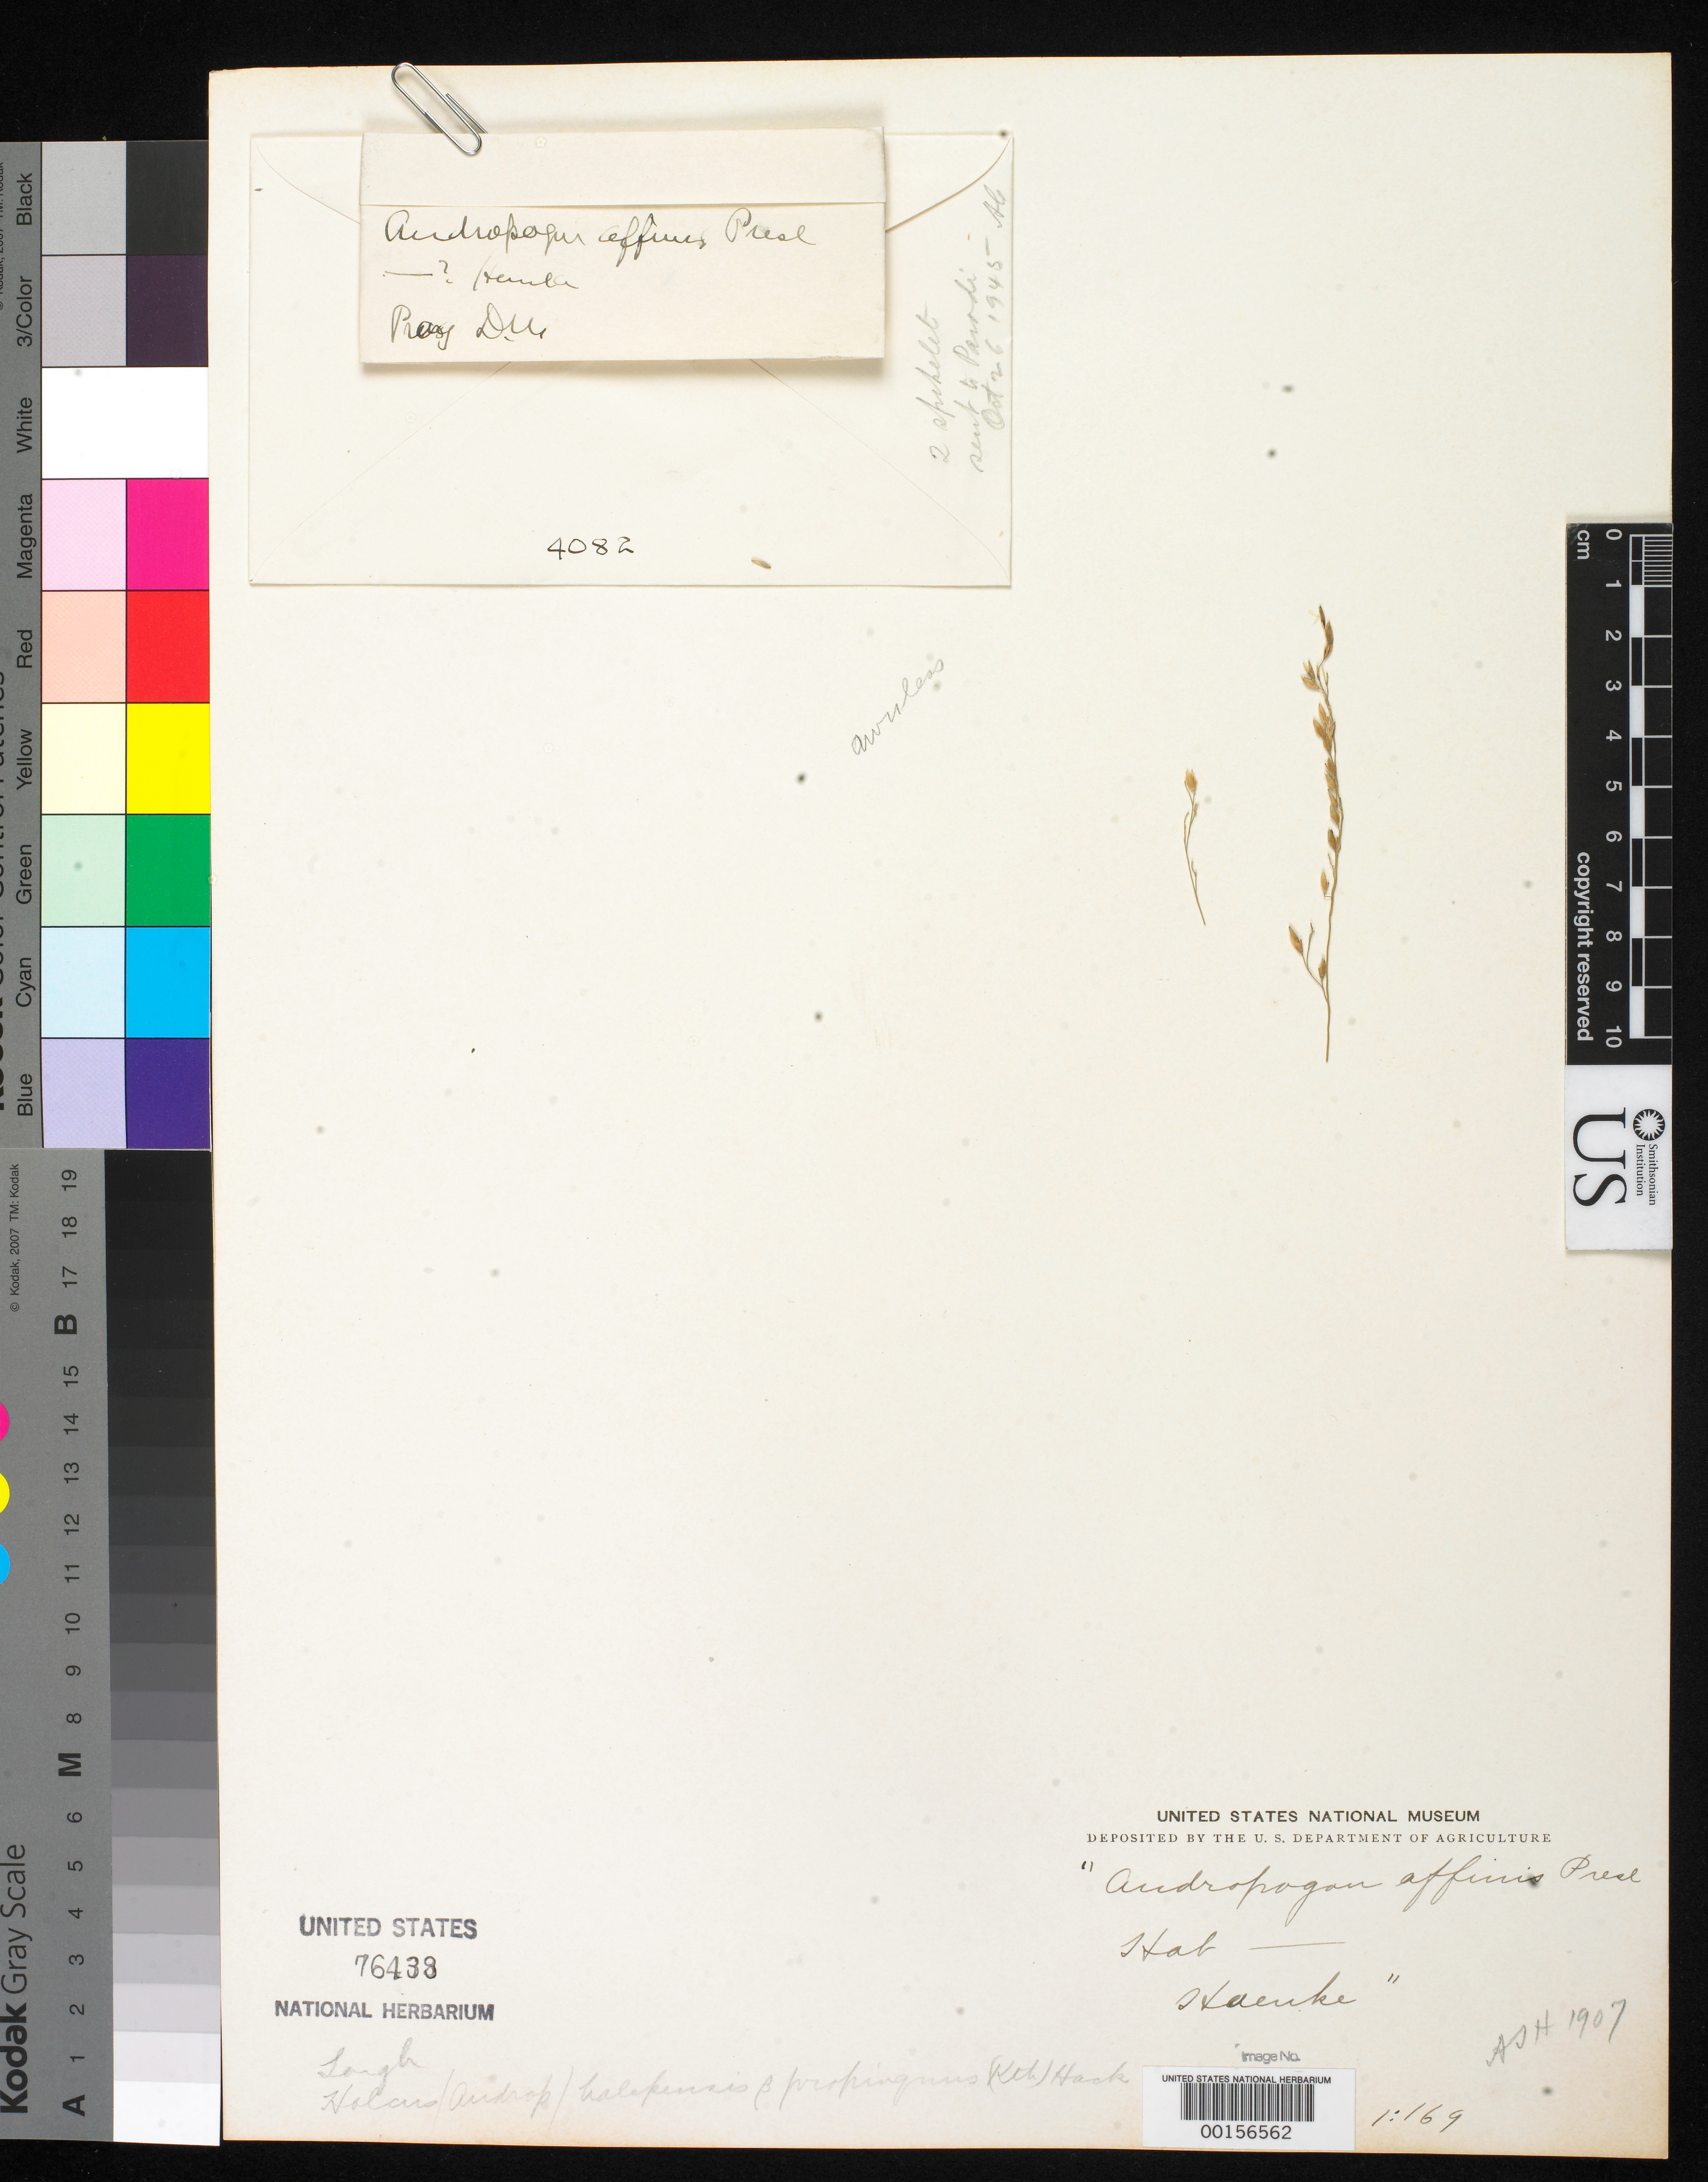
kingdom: Plantae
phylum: Tracheophyta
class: Liliopsida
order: Poales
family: Poaceae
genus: Andropogon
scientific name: Andropogon affinis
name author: C. Presl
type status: Type Fragment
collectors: T. P. X. Haenke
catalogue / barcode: US 76438